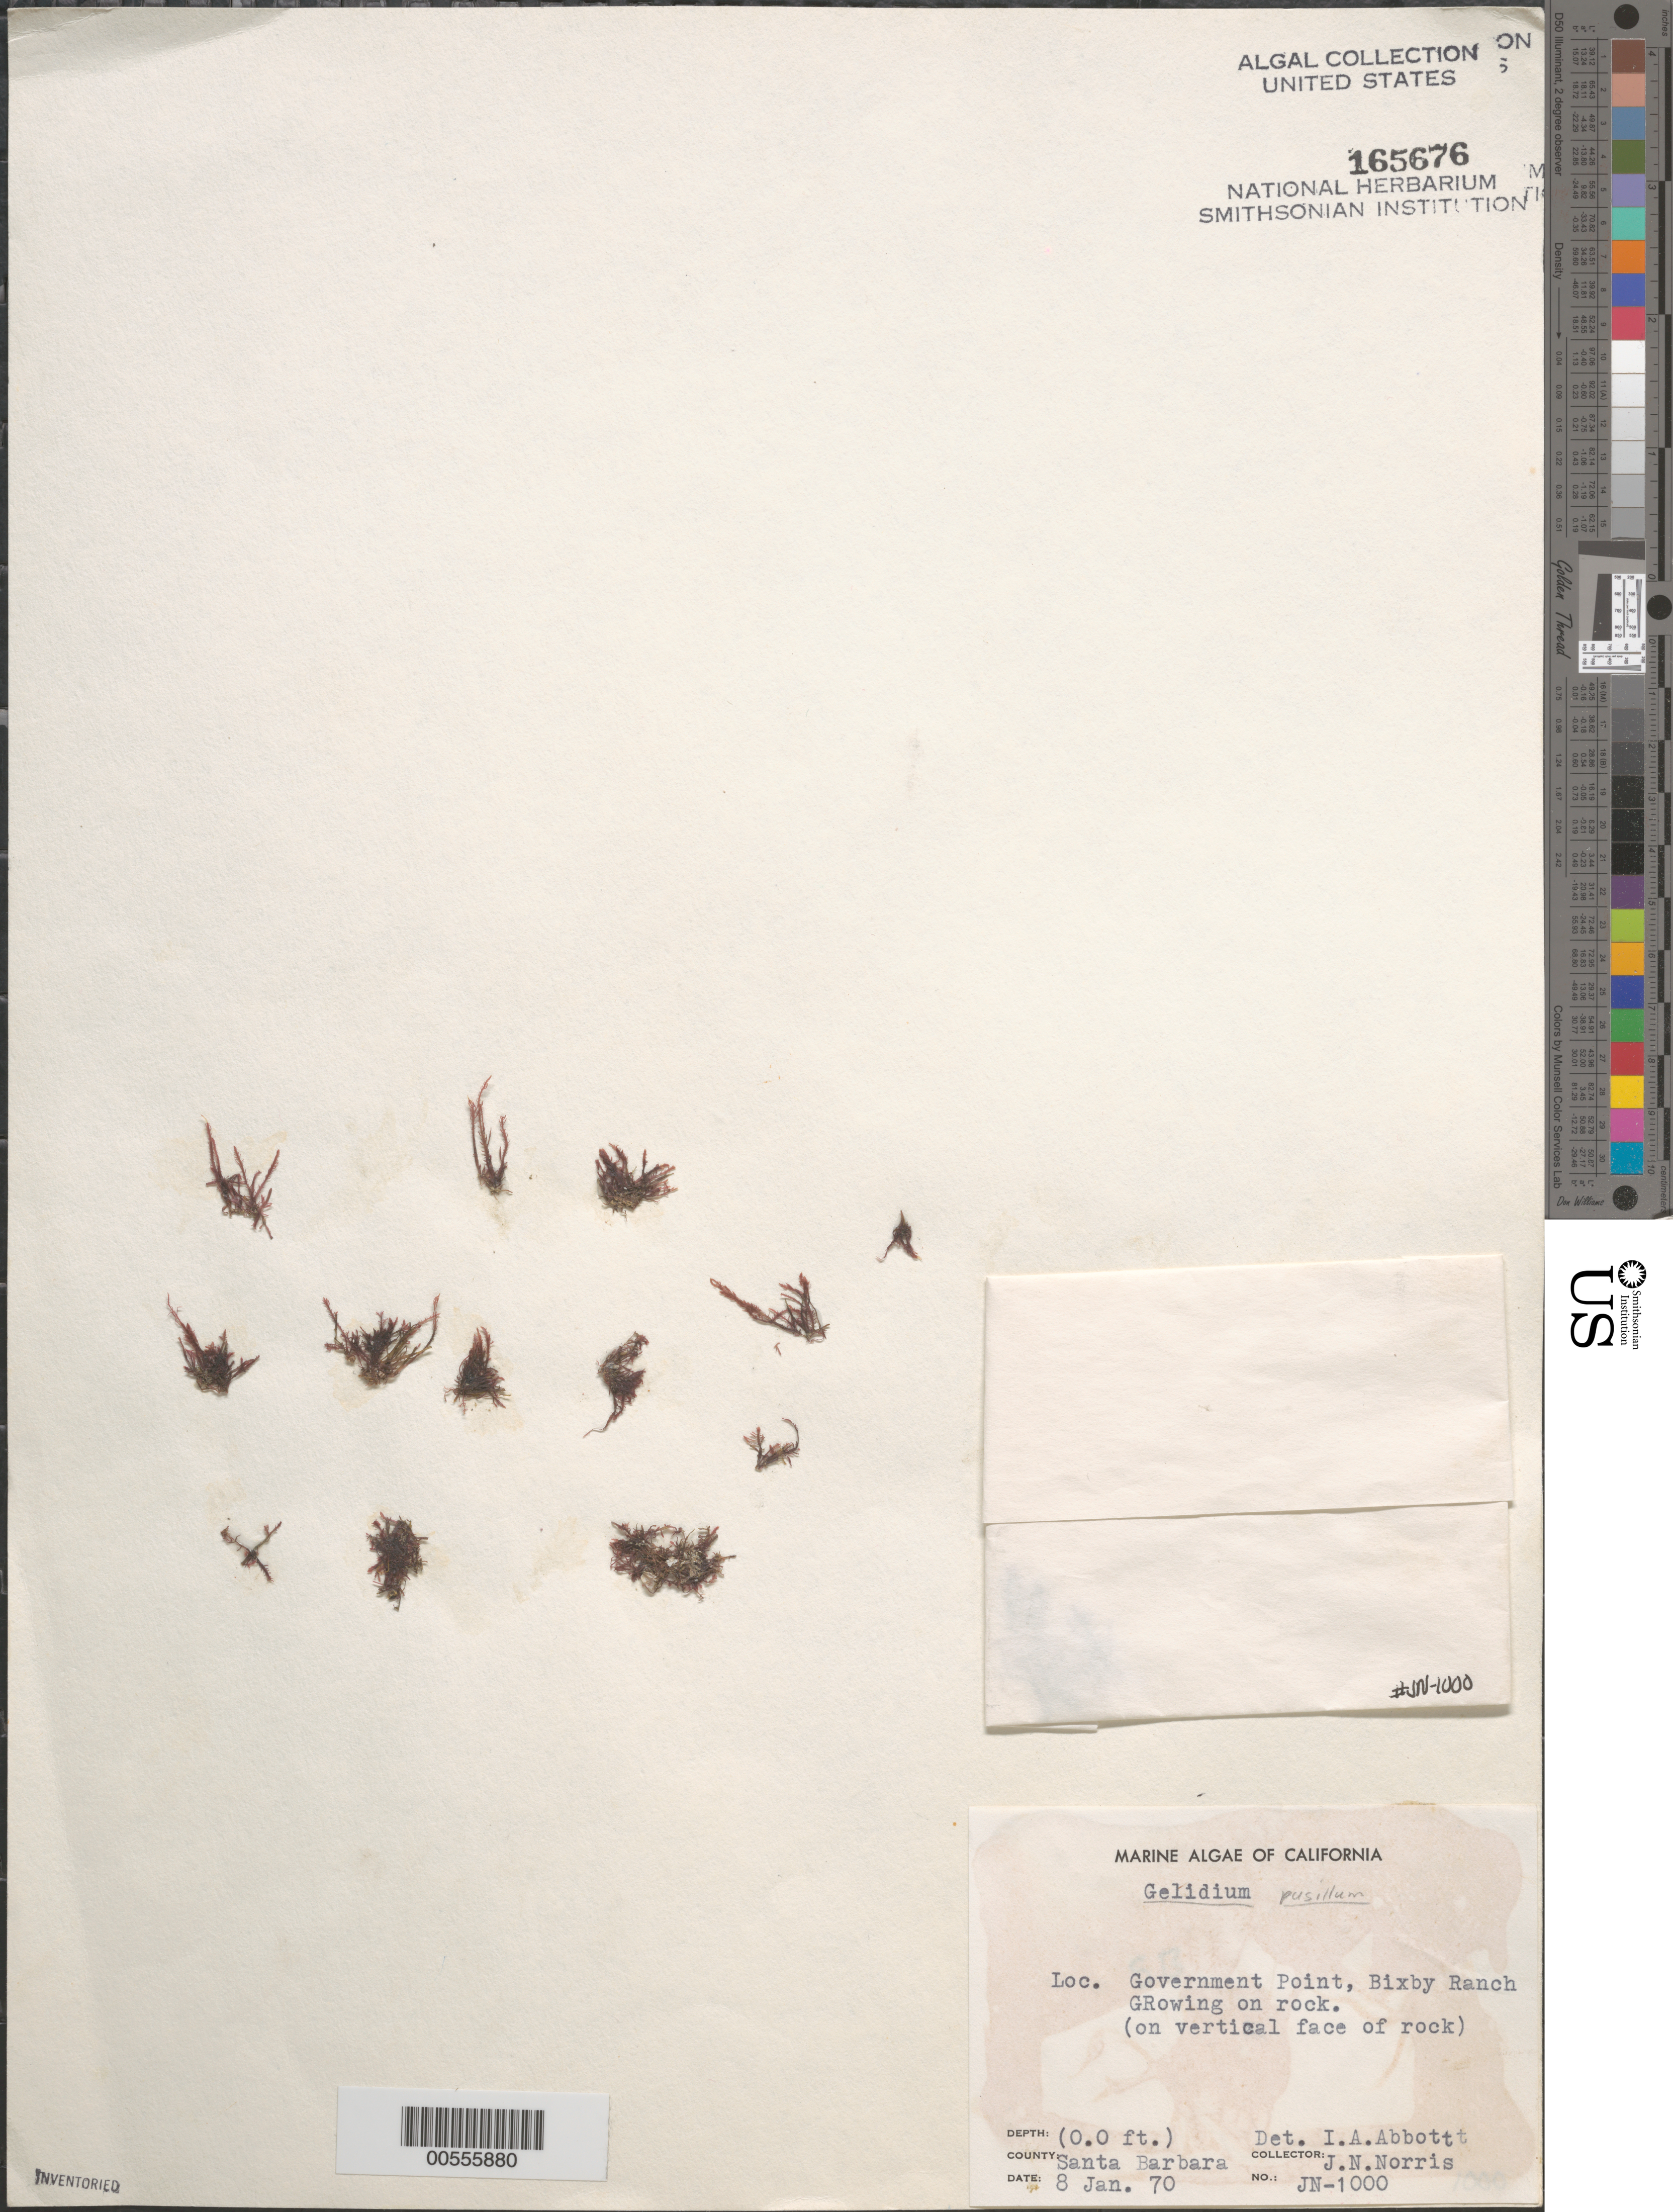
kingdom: Plantae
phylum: Rhodophyta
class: Florideophyceae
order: Gelidiales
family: Gelidiaceae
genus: Gelidium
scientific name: Gelidium pusillum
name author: (Stackh.) Le Jol.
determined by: Abbott, Isabella A.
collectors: J. N. Norris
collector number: JN-1000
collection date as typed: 08 Jan 1970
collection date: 1970-01-08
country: United States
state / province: California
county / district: Santa Barbara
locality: Government Point, Bixby Ranch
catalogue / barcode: US 165676